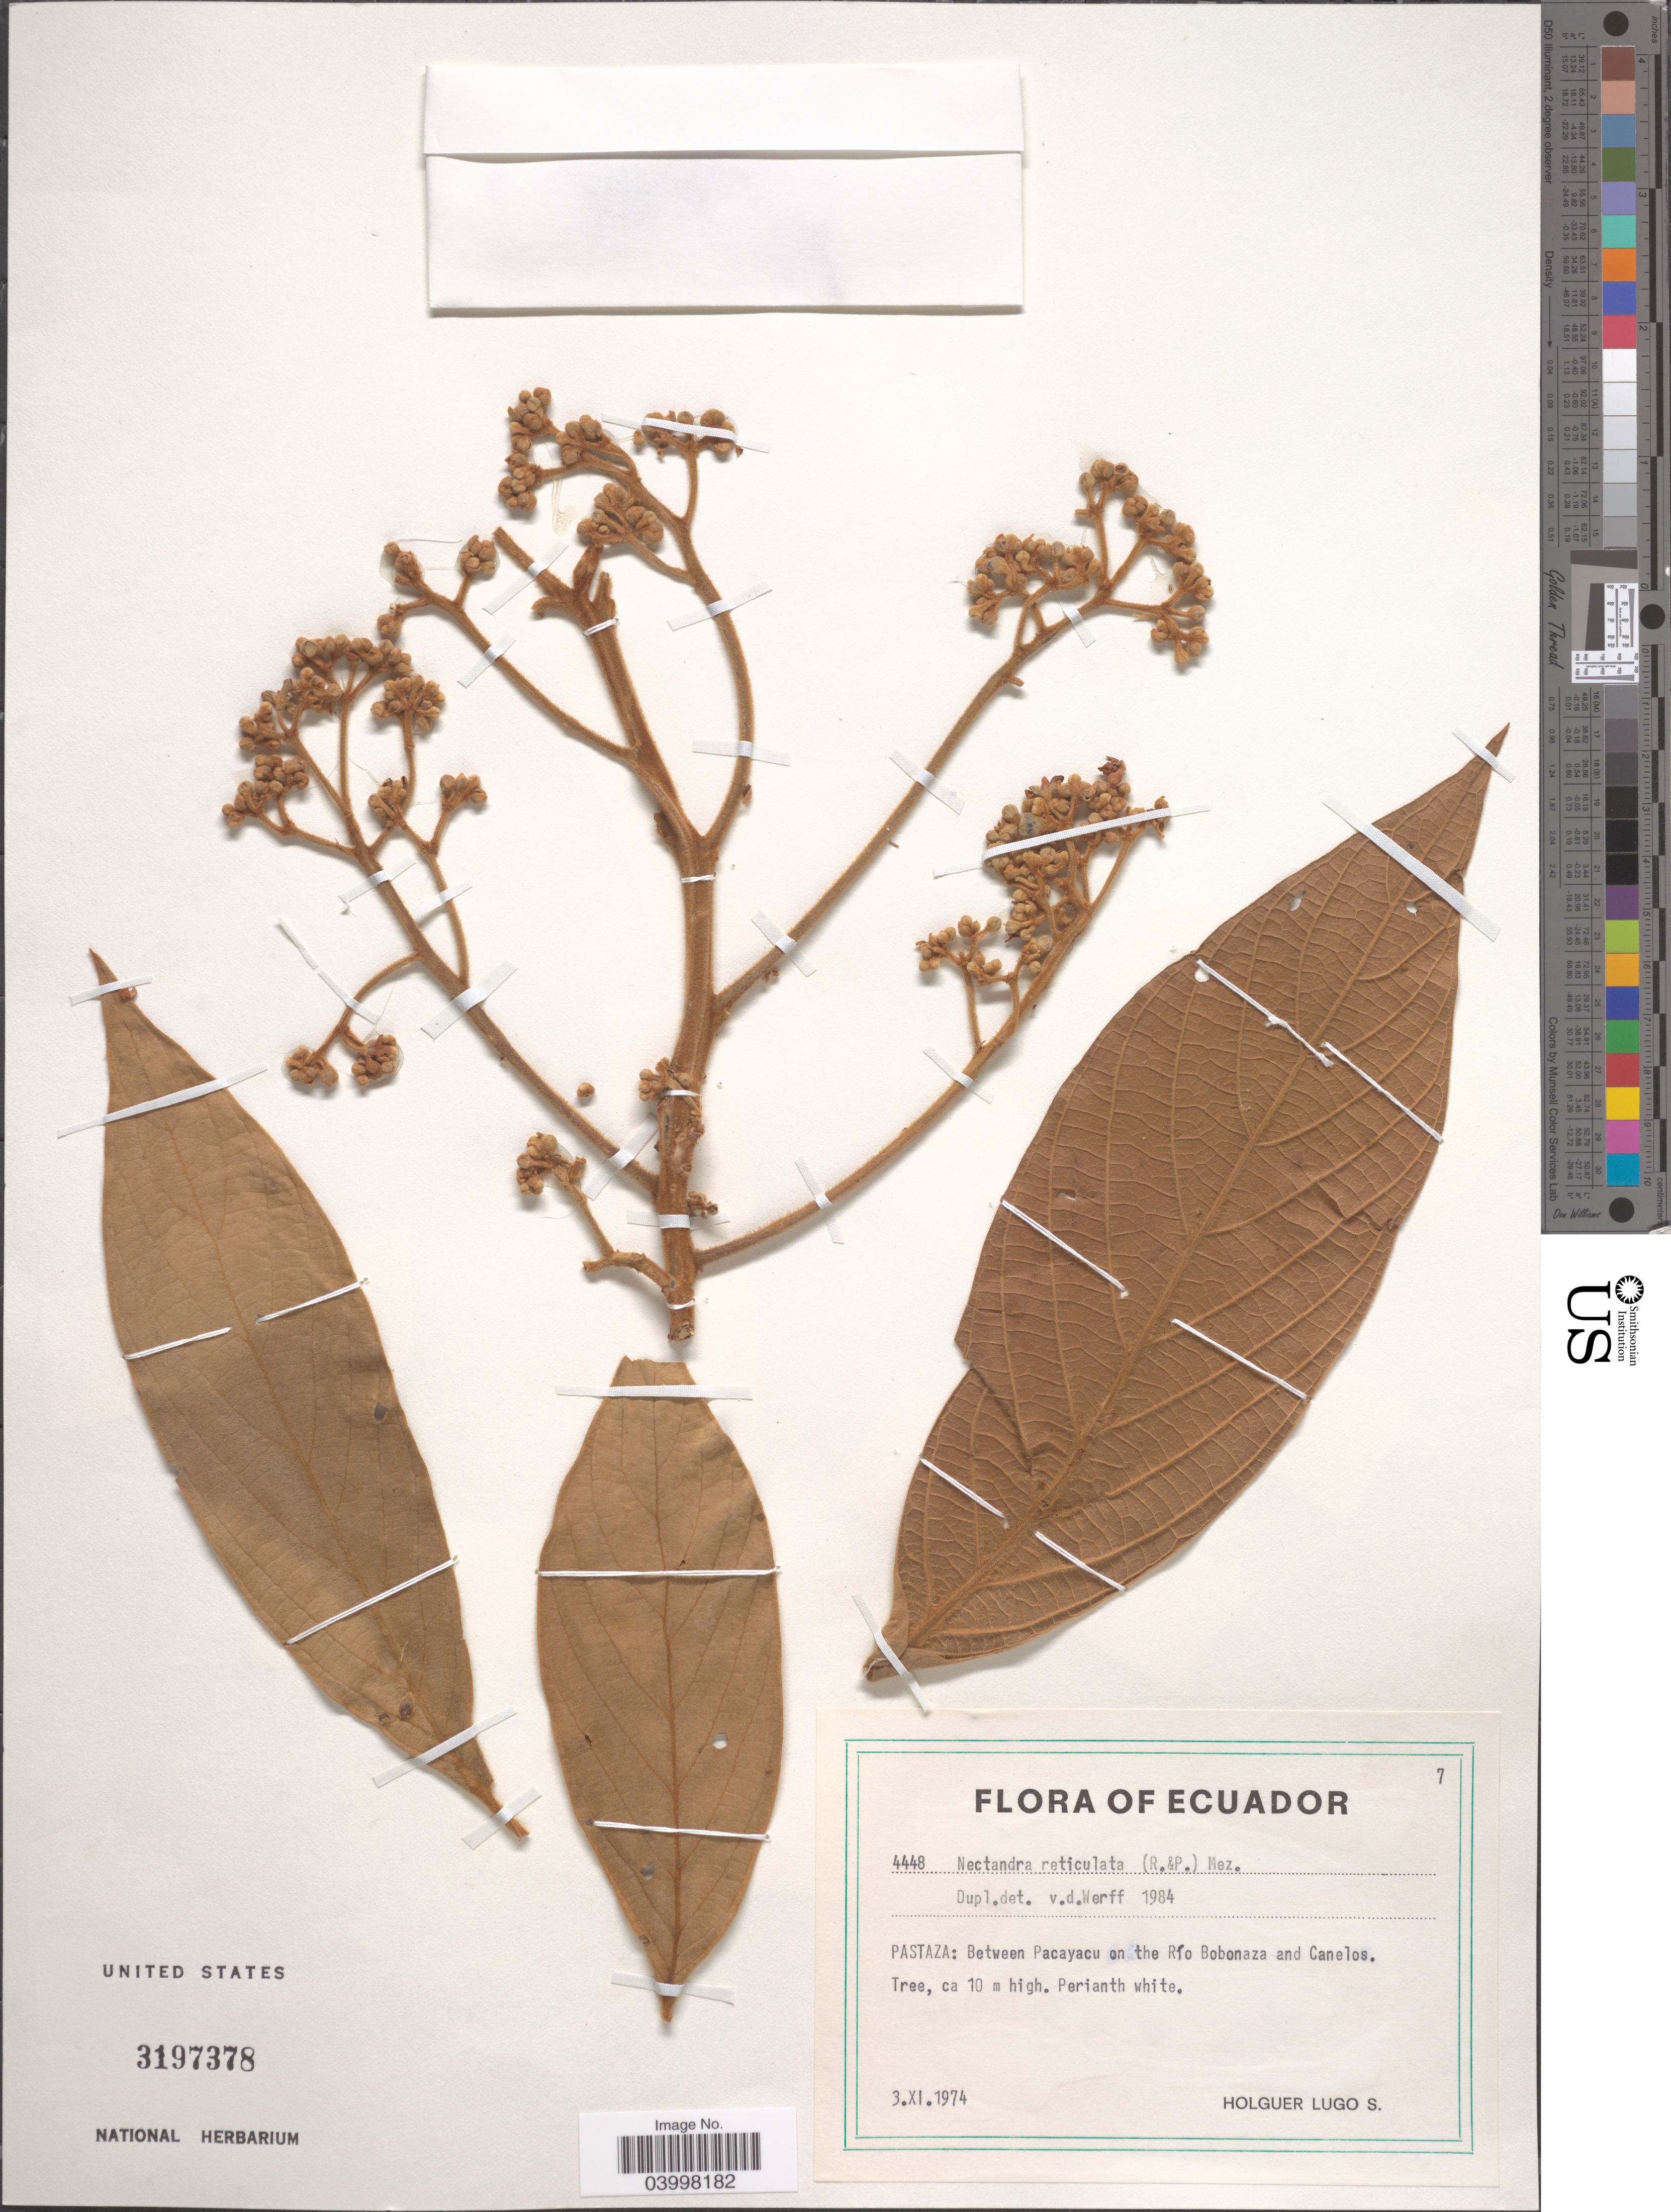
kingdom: Plantae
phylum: Tracheophyta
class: Magnoliopsida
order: Laurales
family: Lauraceae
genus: Nectandra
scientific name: Nectandra reticulata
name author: (Ruiz & Pav.) Mez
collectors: H. Lugo S.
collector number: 4448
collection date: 1974-11-03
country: Ecuador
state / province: Pastaza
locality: Between Pacayacu on the Río Bobonaza and Canelos.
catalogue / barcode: US 3197378